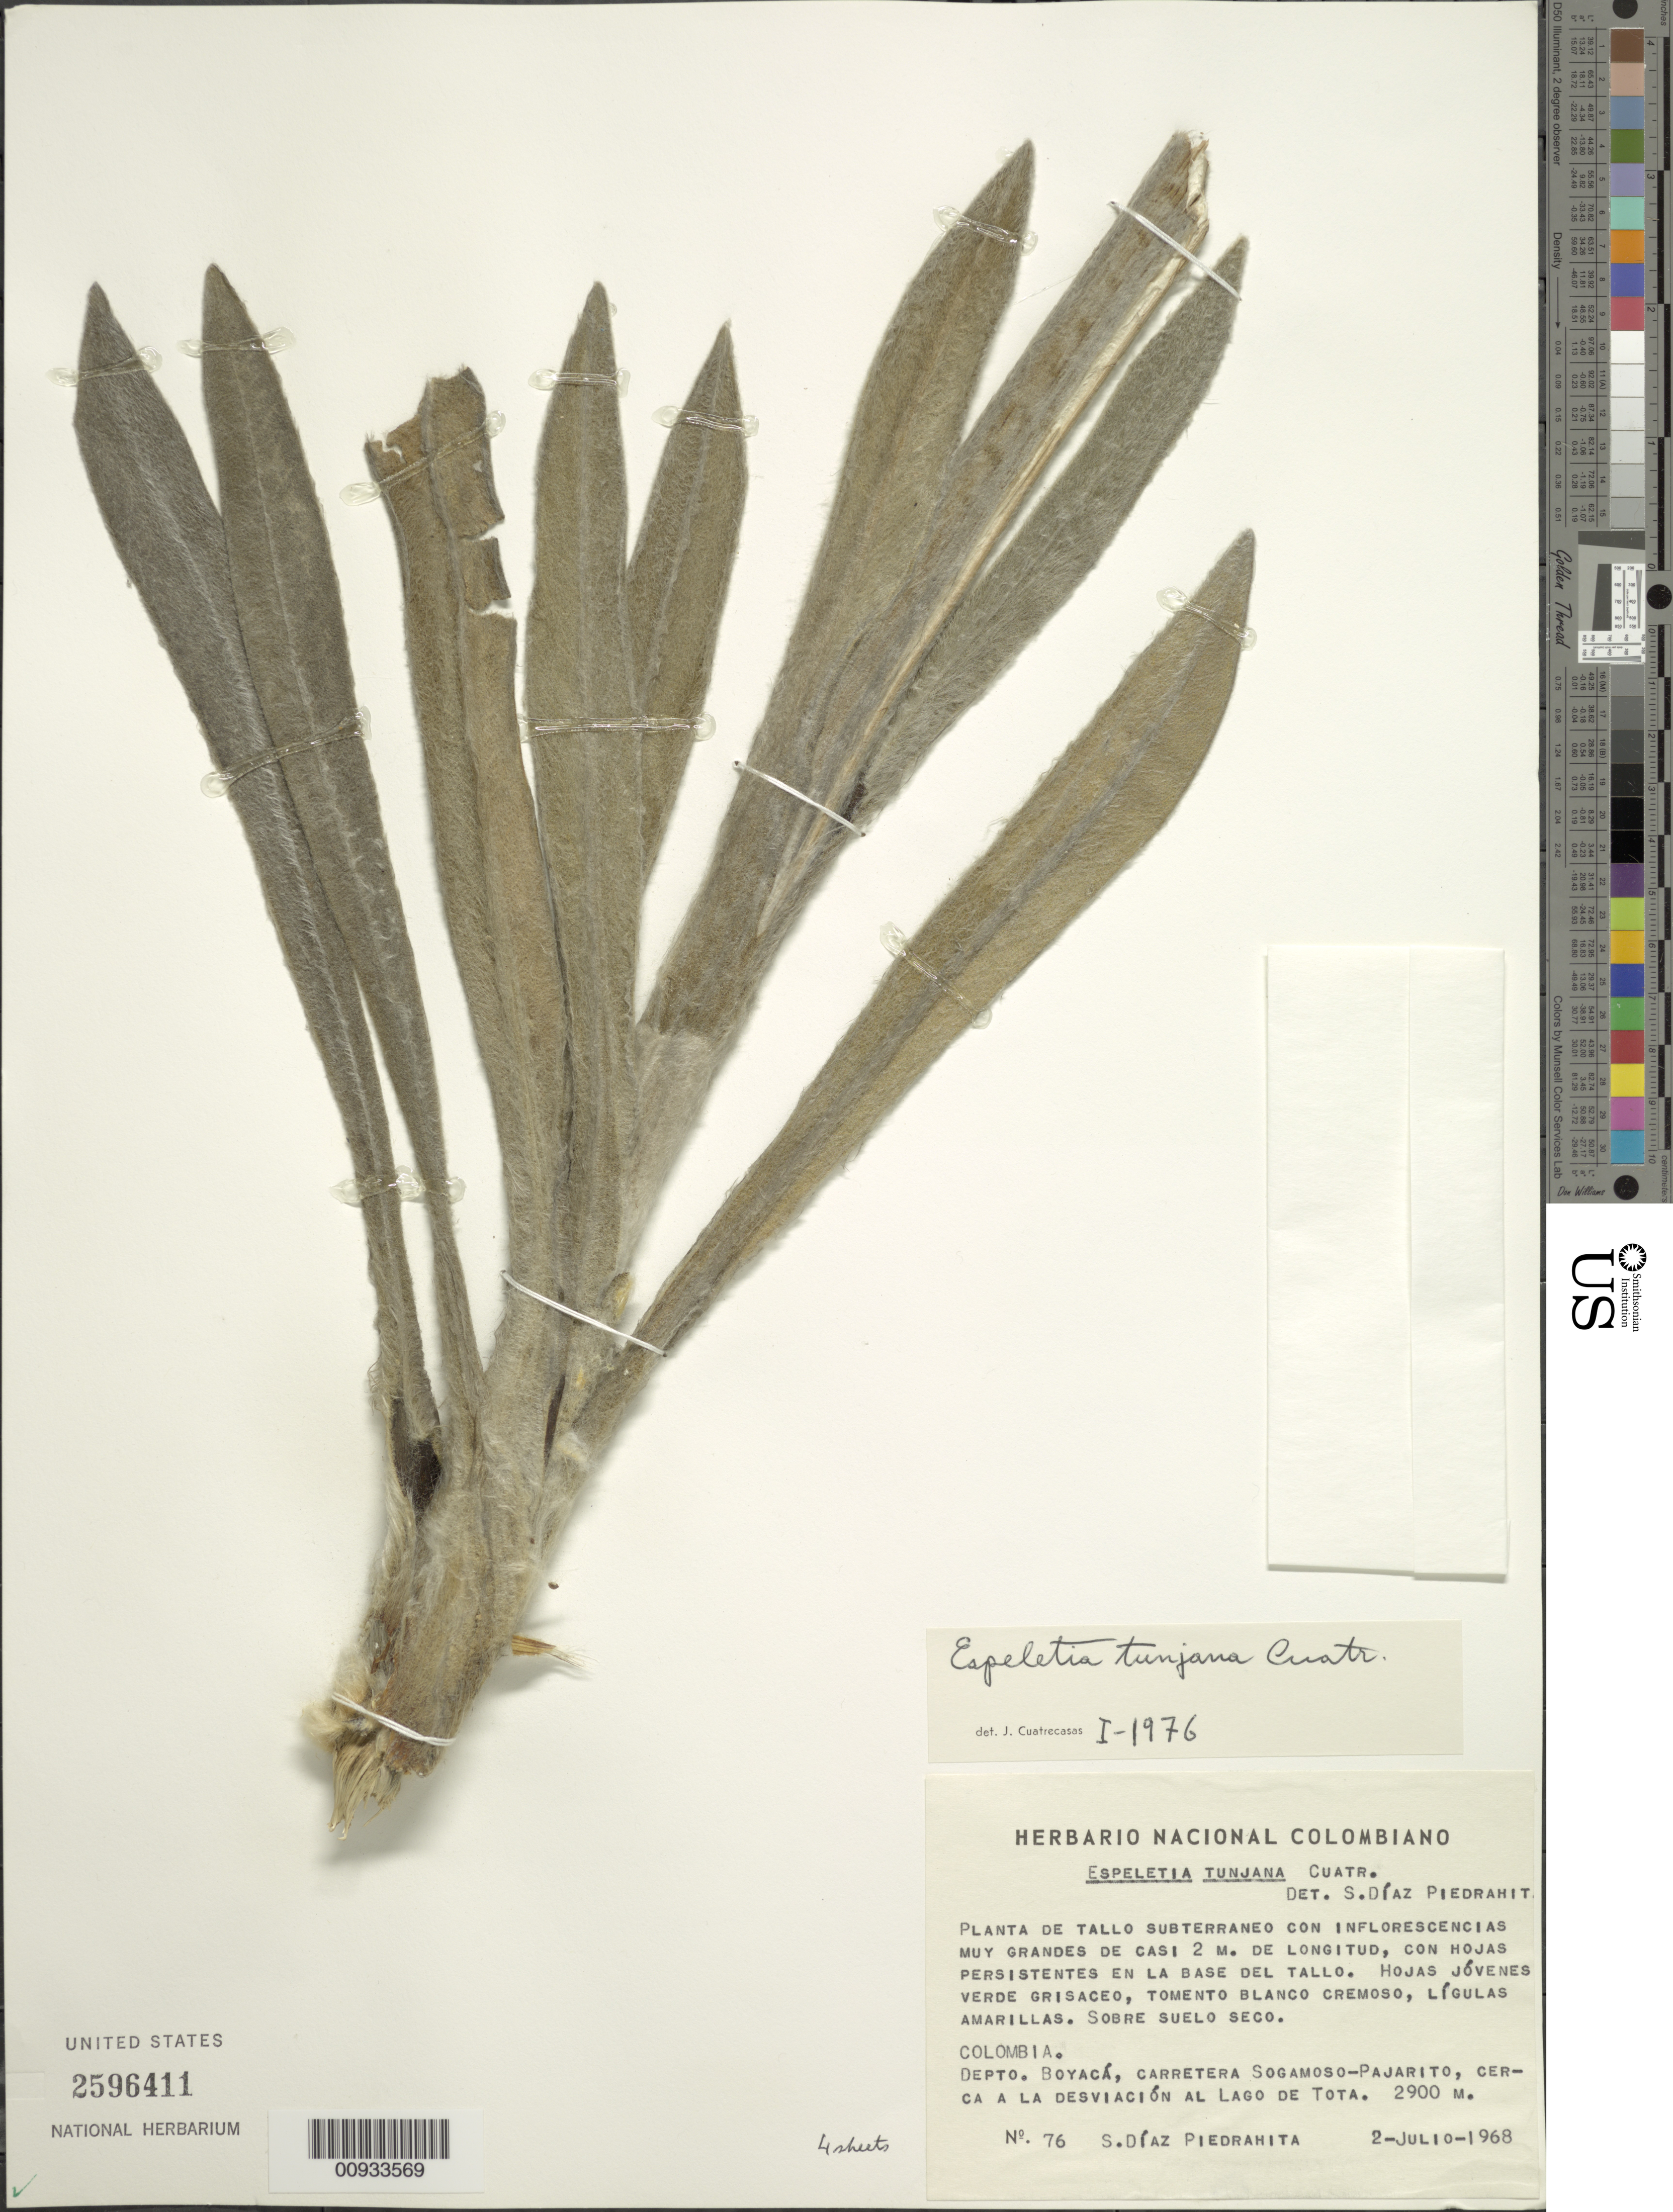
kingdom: Plantae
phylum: Tracheophyta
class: Magnoliopsida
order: Asterales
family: Asteraceae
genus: Espeletia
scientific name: Espeletia tunjana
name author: Cuatrec.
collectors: S. Díaz Píedrahíta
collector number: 76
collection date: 1968-07-02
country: Colombia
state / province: Boyacá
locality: Carretera Sogamoso-Pajarito, cerca a la Desviacion al Lago de Tota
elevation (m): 2900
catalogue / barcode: US 2596411